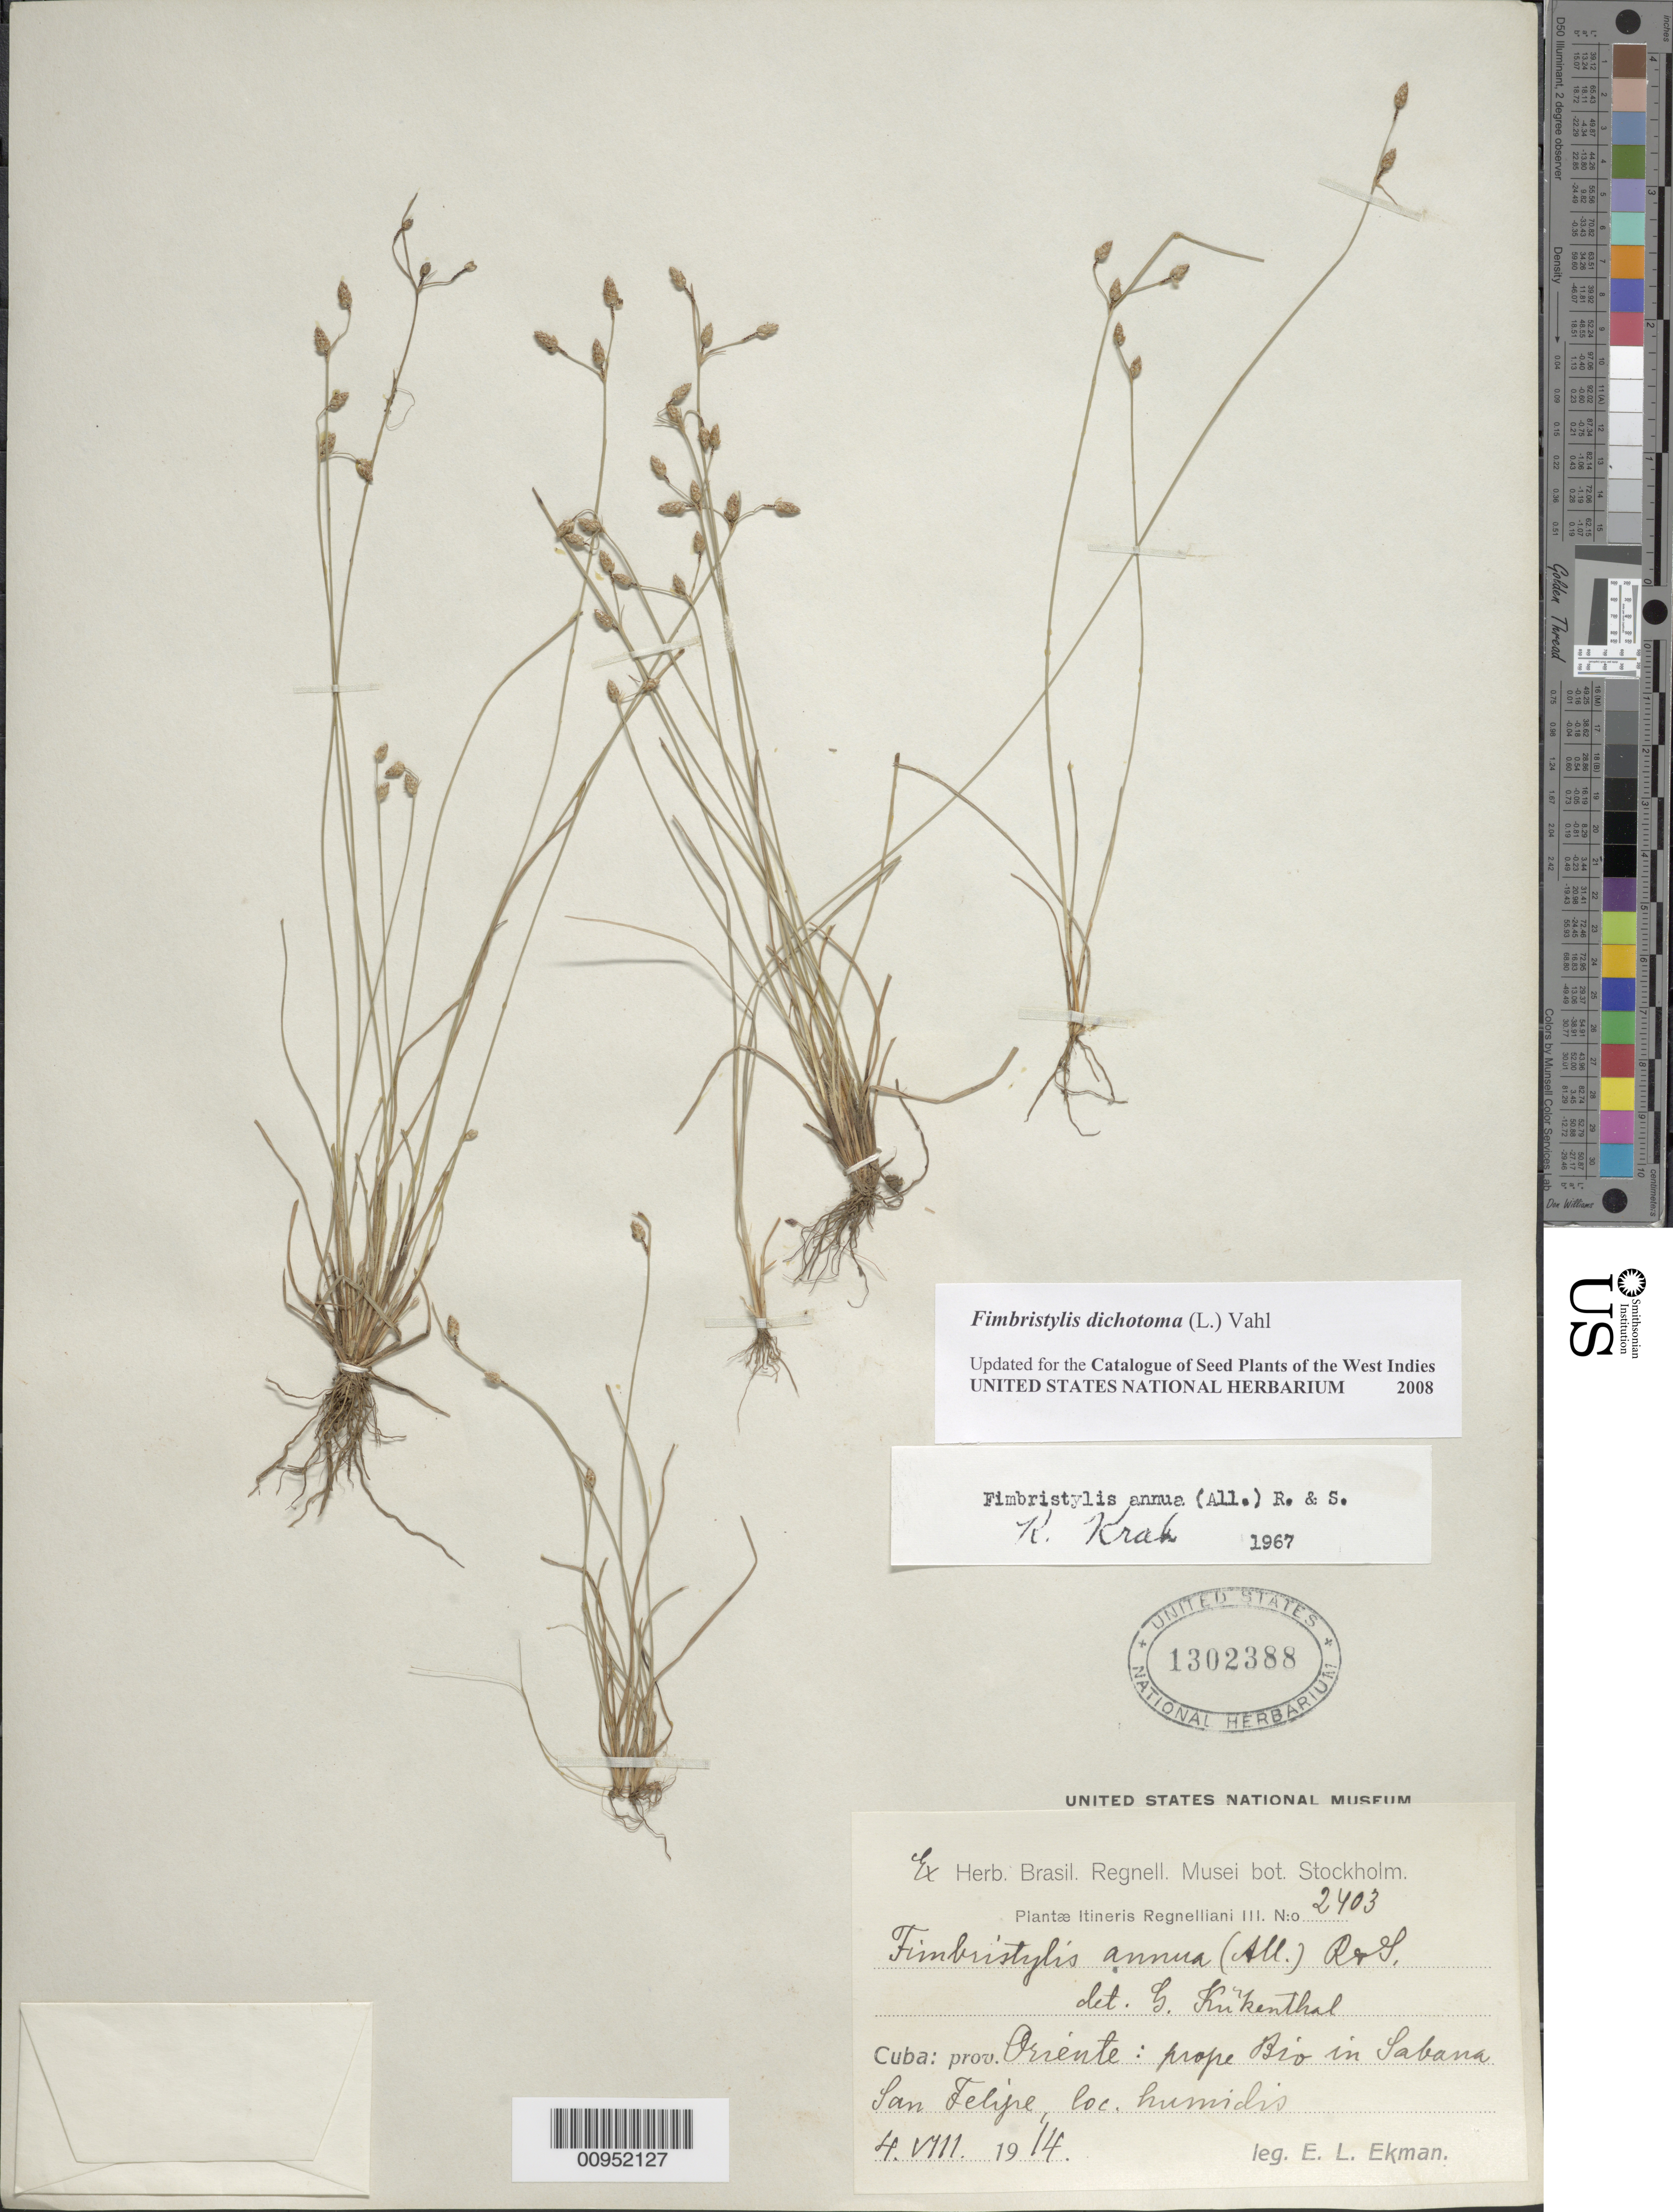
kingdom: Plantae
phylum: Tracheophyta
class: Liliopsida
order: Poales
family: Cyperaceae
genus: Fimbristylis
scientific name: Fimbristylis dichotoma subsp. dichotoma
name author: (L.) Vahl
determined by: Strong, M. T., (US), Smithsonian Institution - National Museum of Natural History (UNITED STATES)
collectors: E. L. Ekman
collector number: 2403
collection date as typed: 04 Aug 1914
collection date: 1914-08-04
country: Cuba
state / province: Oriente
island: Cuba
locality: Prope Rio in Sabana San Felipe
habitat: Loc. humidis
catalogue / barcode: US 1302388